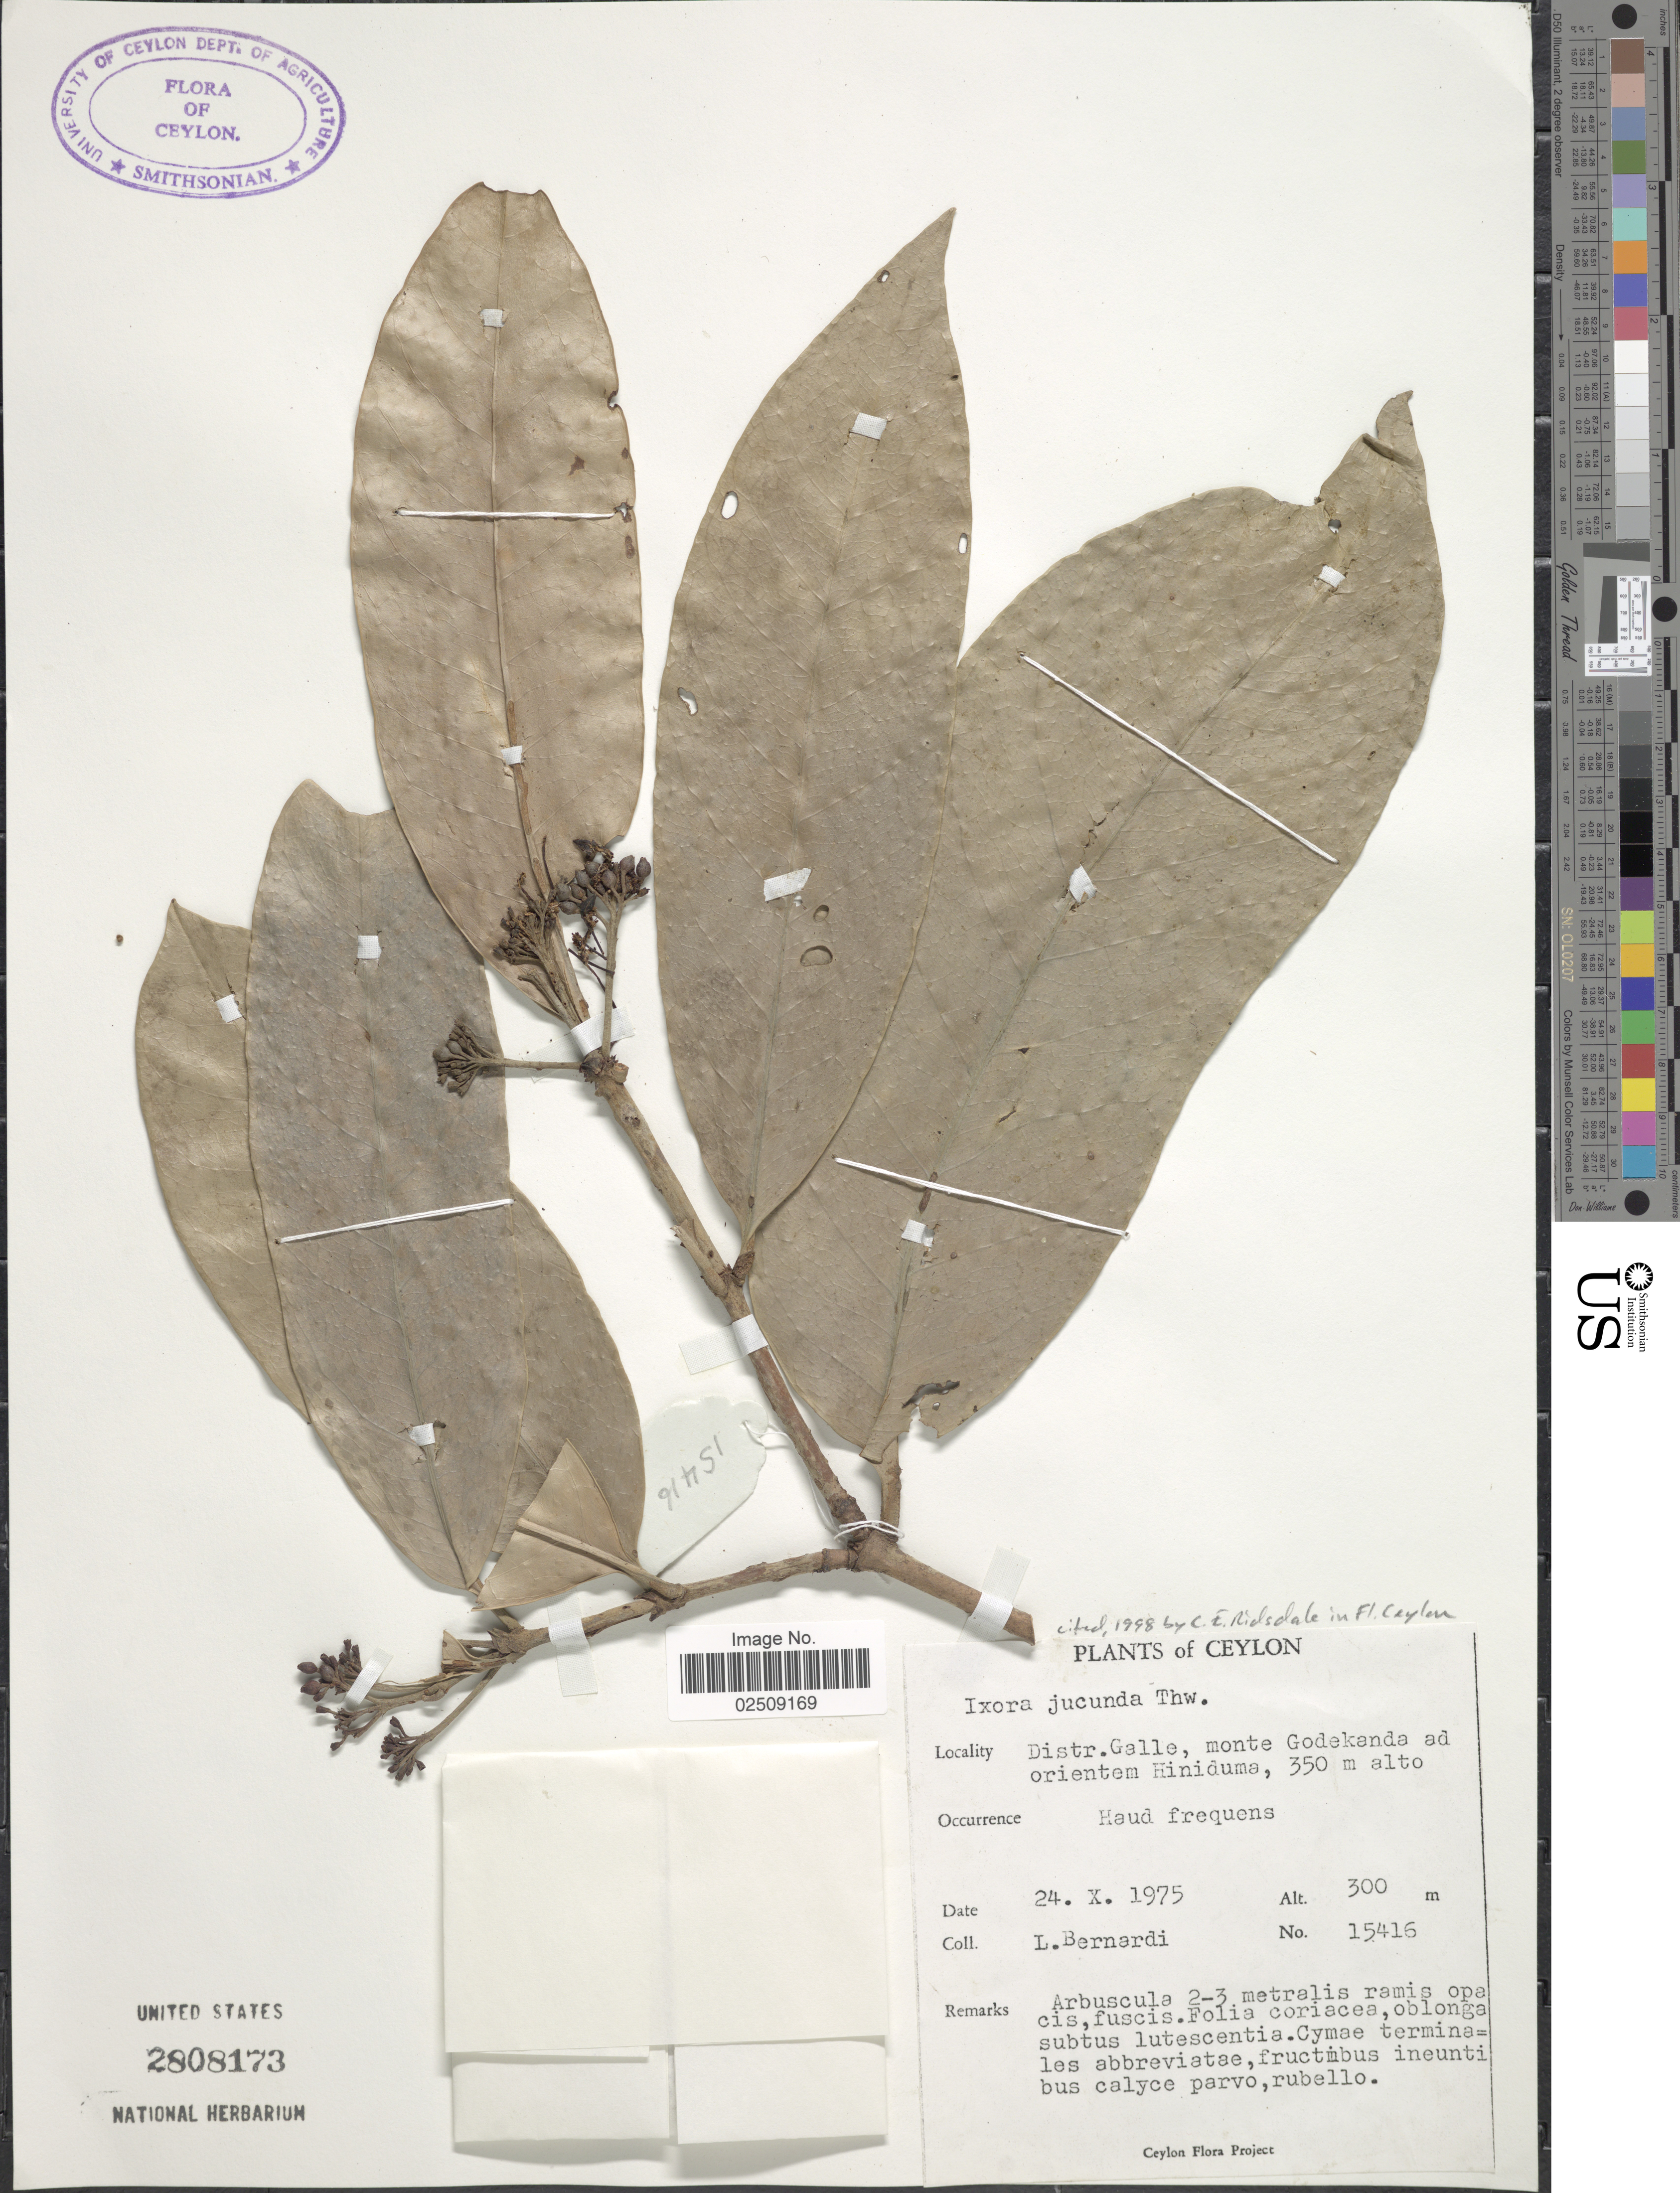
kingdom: Plantae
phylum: Tracheophyta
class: Magnoliopsida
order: Gentianales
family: Rubiaceae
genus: Ixora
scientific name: Ixora jucunda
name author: Thwaites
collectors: L. Bernardi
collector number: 15416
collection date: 1975-10-24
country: Sri Lanka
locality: Distr. Galle, monte Godekanda as orientem Hiniduma, 350 m alto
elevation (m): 300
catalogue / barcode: US 2808173